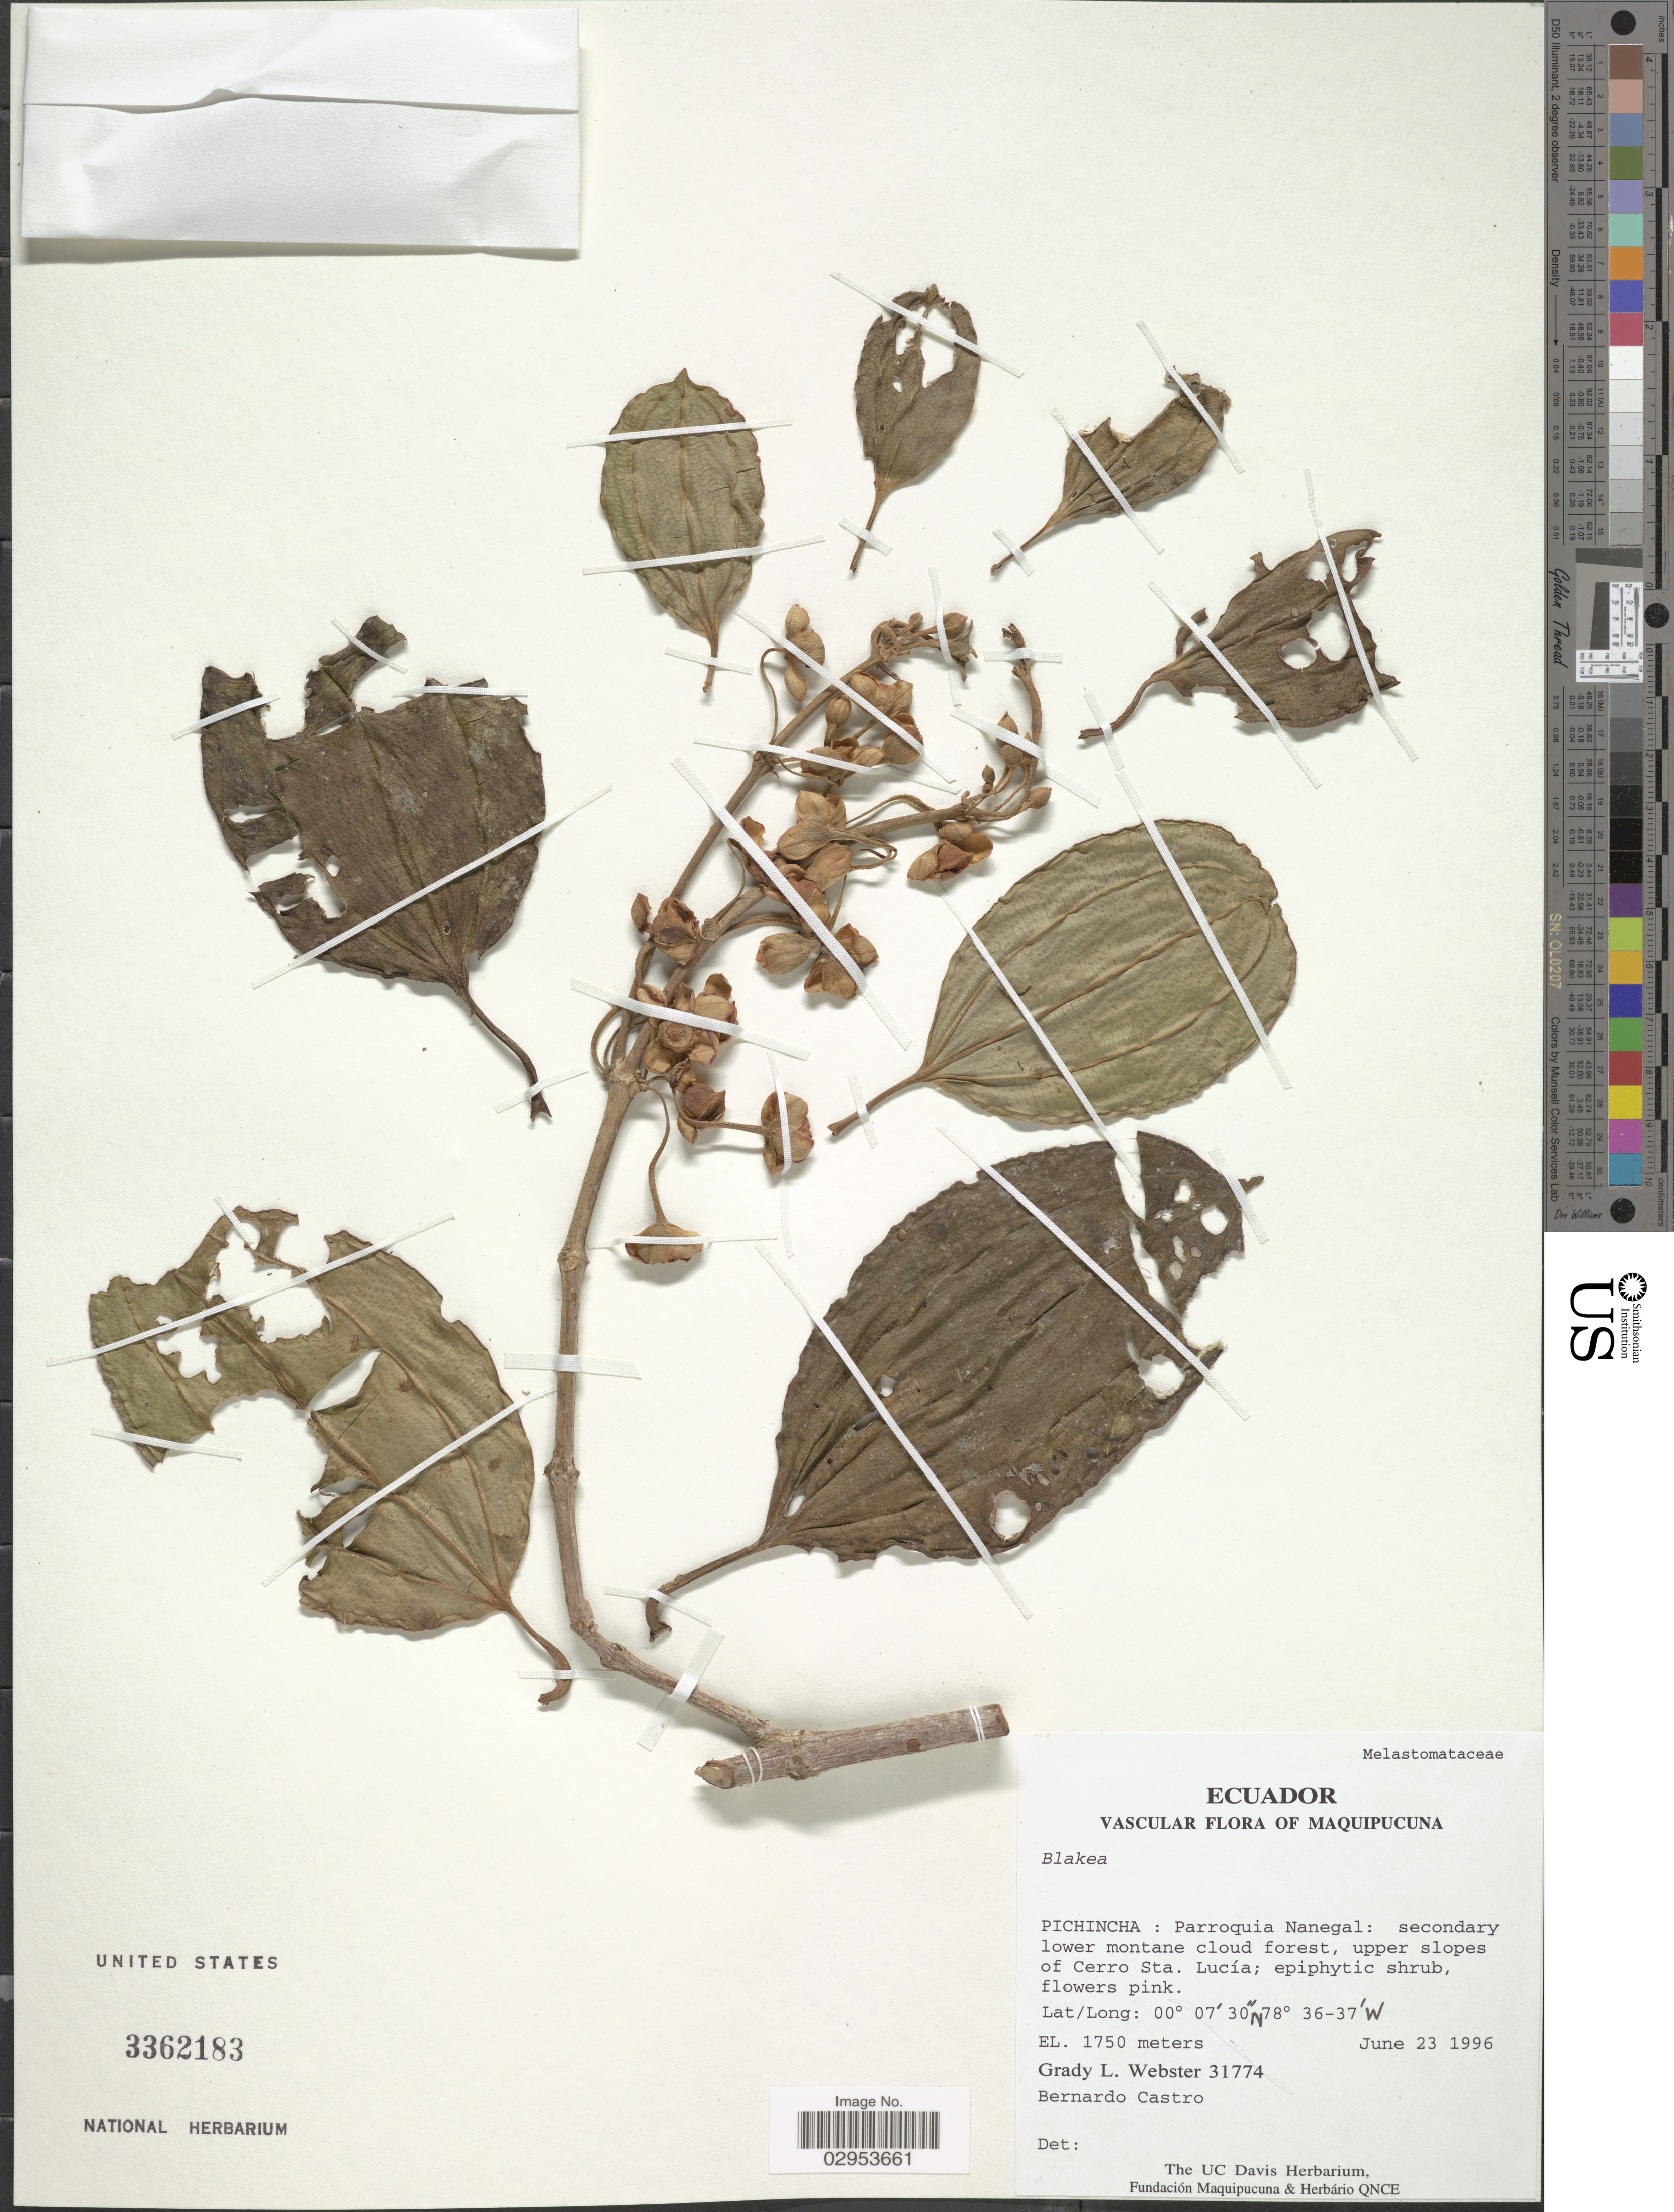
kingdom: Plantae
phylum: Tracheophyta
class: Magnoliopsida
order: Myrtales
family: Melastomataceae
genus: Blakea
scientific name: Blakea sp.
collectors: G. L. Webster & B. Castro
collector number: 31774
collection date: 1996-06-23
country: Ecuador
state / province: Pichincha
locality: Maquipucuna, Parroquia Nanegal: secondary lower montane cloud forest, upper slopes of Cerro Sta. Lucía.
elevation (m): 1750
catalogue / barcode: US 3362183